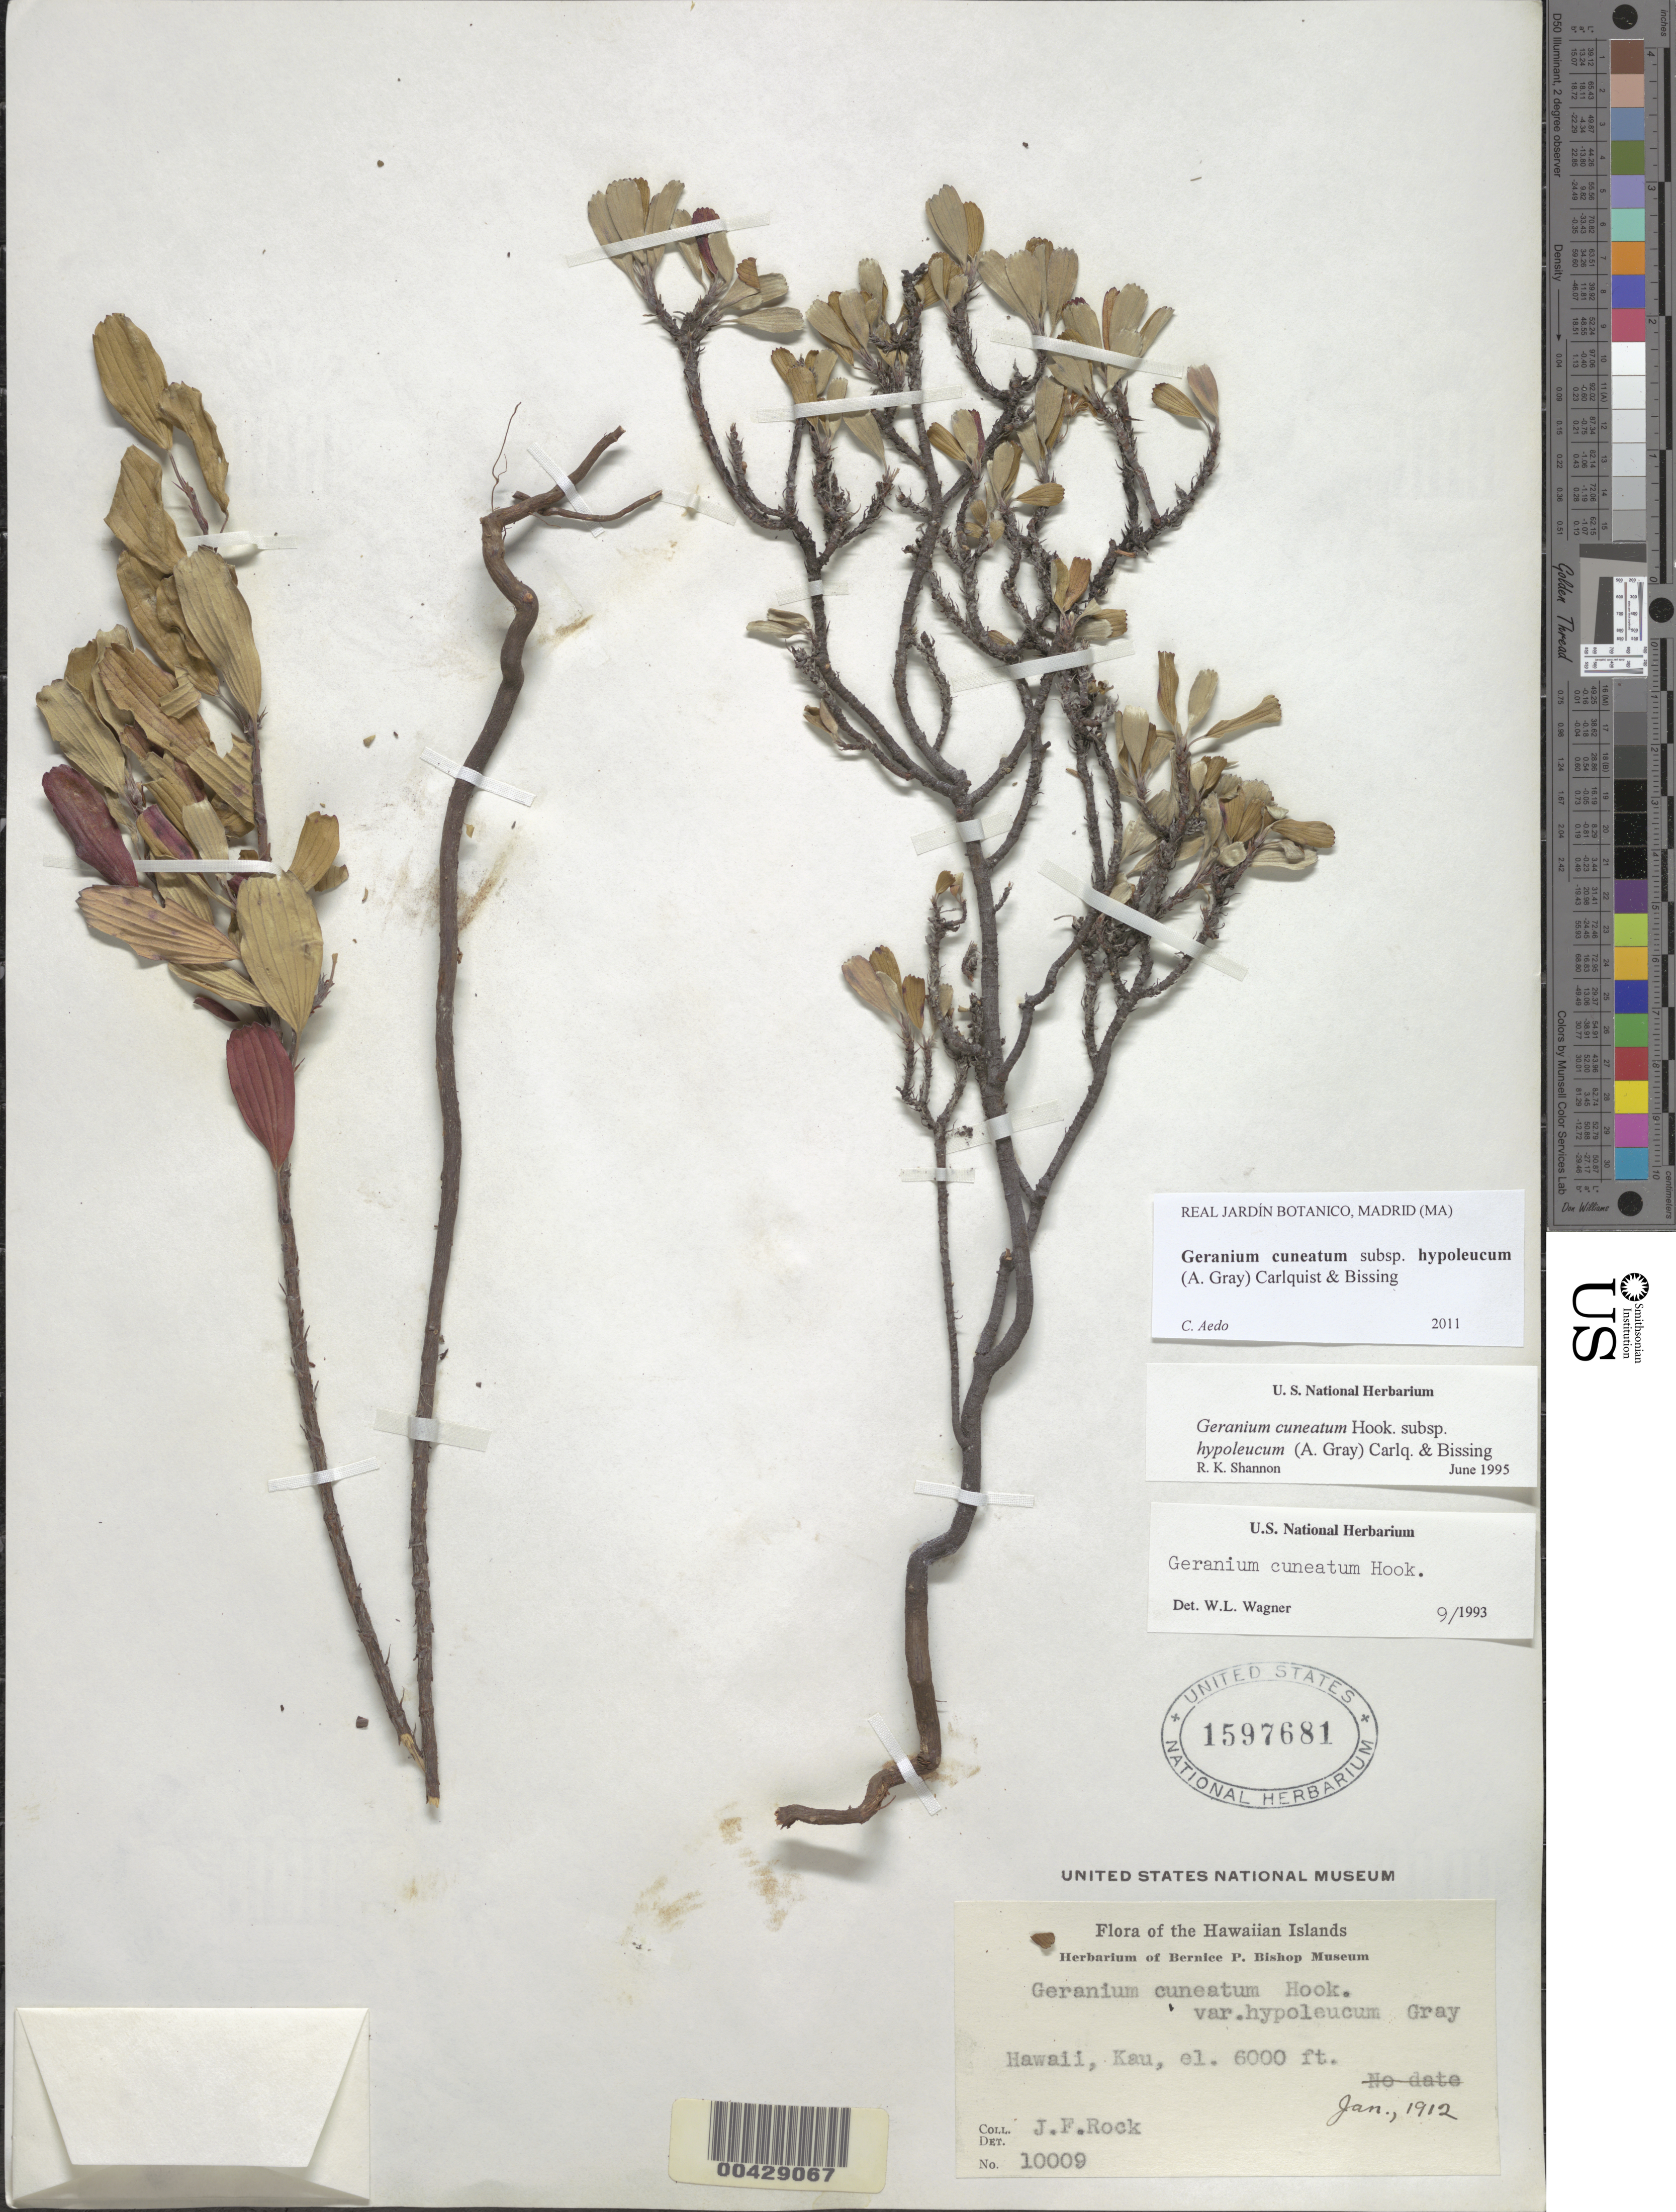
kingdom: Plantae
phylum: Tracheophyta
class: Magnoliopsida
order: Geraniales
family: Geraniaceae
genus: Geranium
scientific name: Geranium cuneatum subsp. hypoleucum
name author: (A. Gray) Carlquist & Bissing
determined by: Aedo, C.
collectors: J. F. Rock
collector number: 10009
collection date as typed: Jan 1912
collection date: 1912-01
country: United States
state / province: Hawaii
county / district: Kauai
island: Kaua'i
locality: Kau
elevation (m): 1829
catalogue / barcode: US 1597681